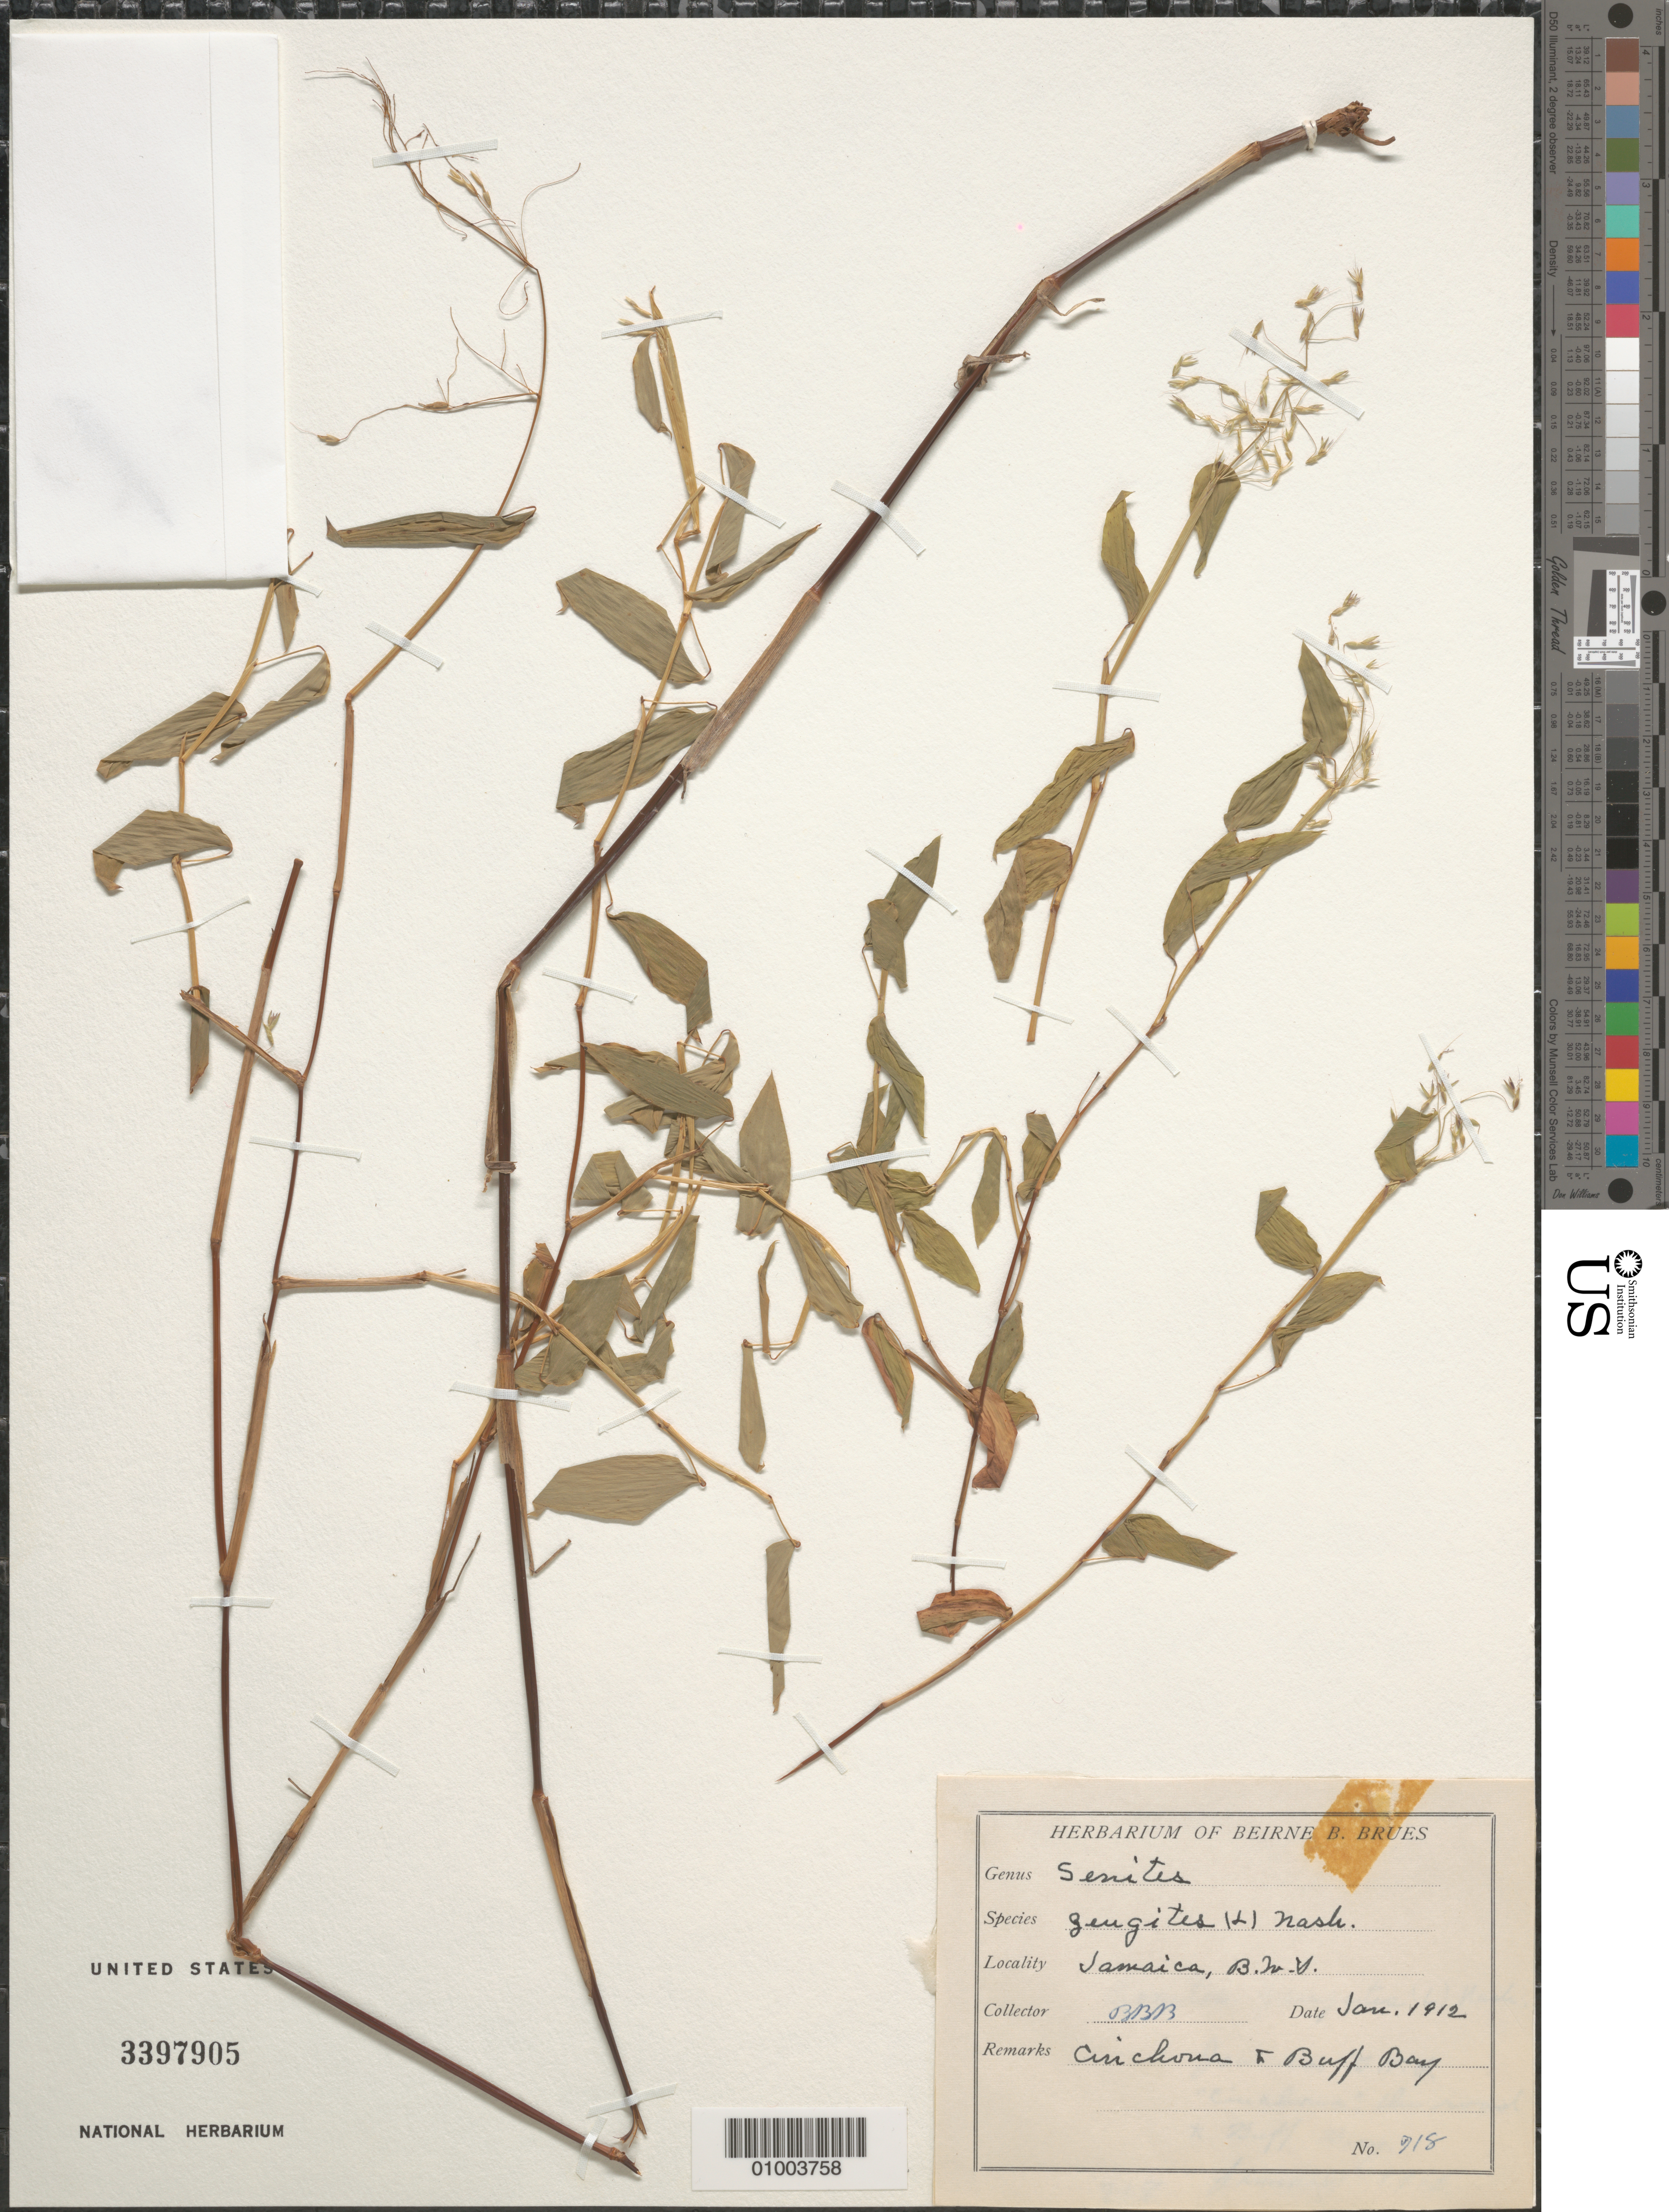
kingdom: Plantae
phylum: Tracheophyta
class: Liliopsida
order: Poales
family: Poaceae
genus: Zeugites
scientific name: Zeugites americanus var. americanus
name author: Willd.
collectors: B. Brues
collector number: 918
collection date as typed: Jan 1912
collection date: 1912-01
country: Jamaica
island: Jamaica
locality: Jamaica, B.W.I. Buff Bay.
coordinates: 0 N, 0 E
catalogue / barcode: US 3397905